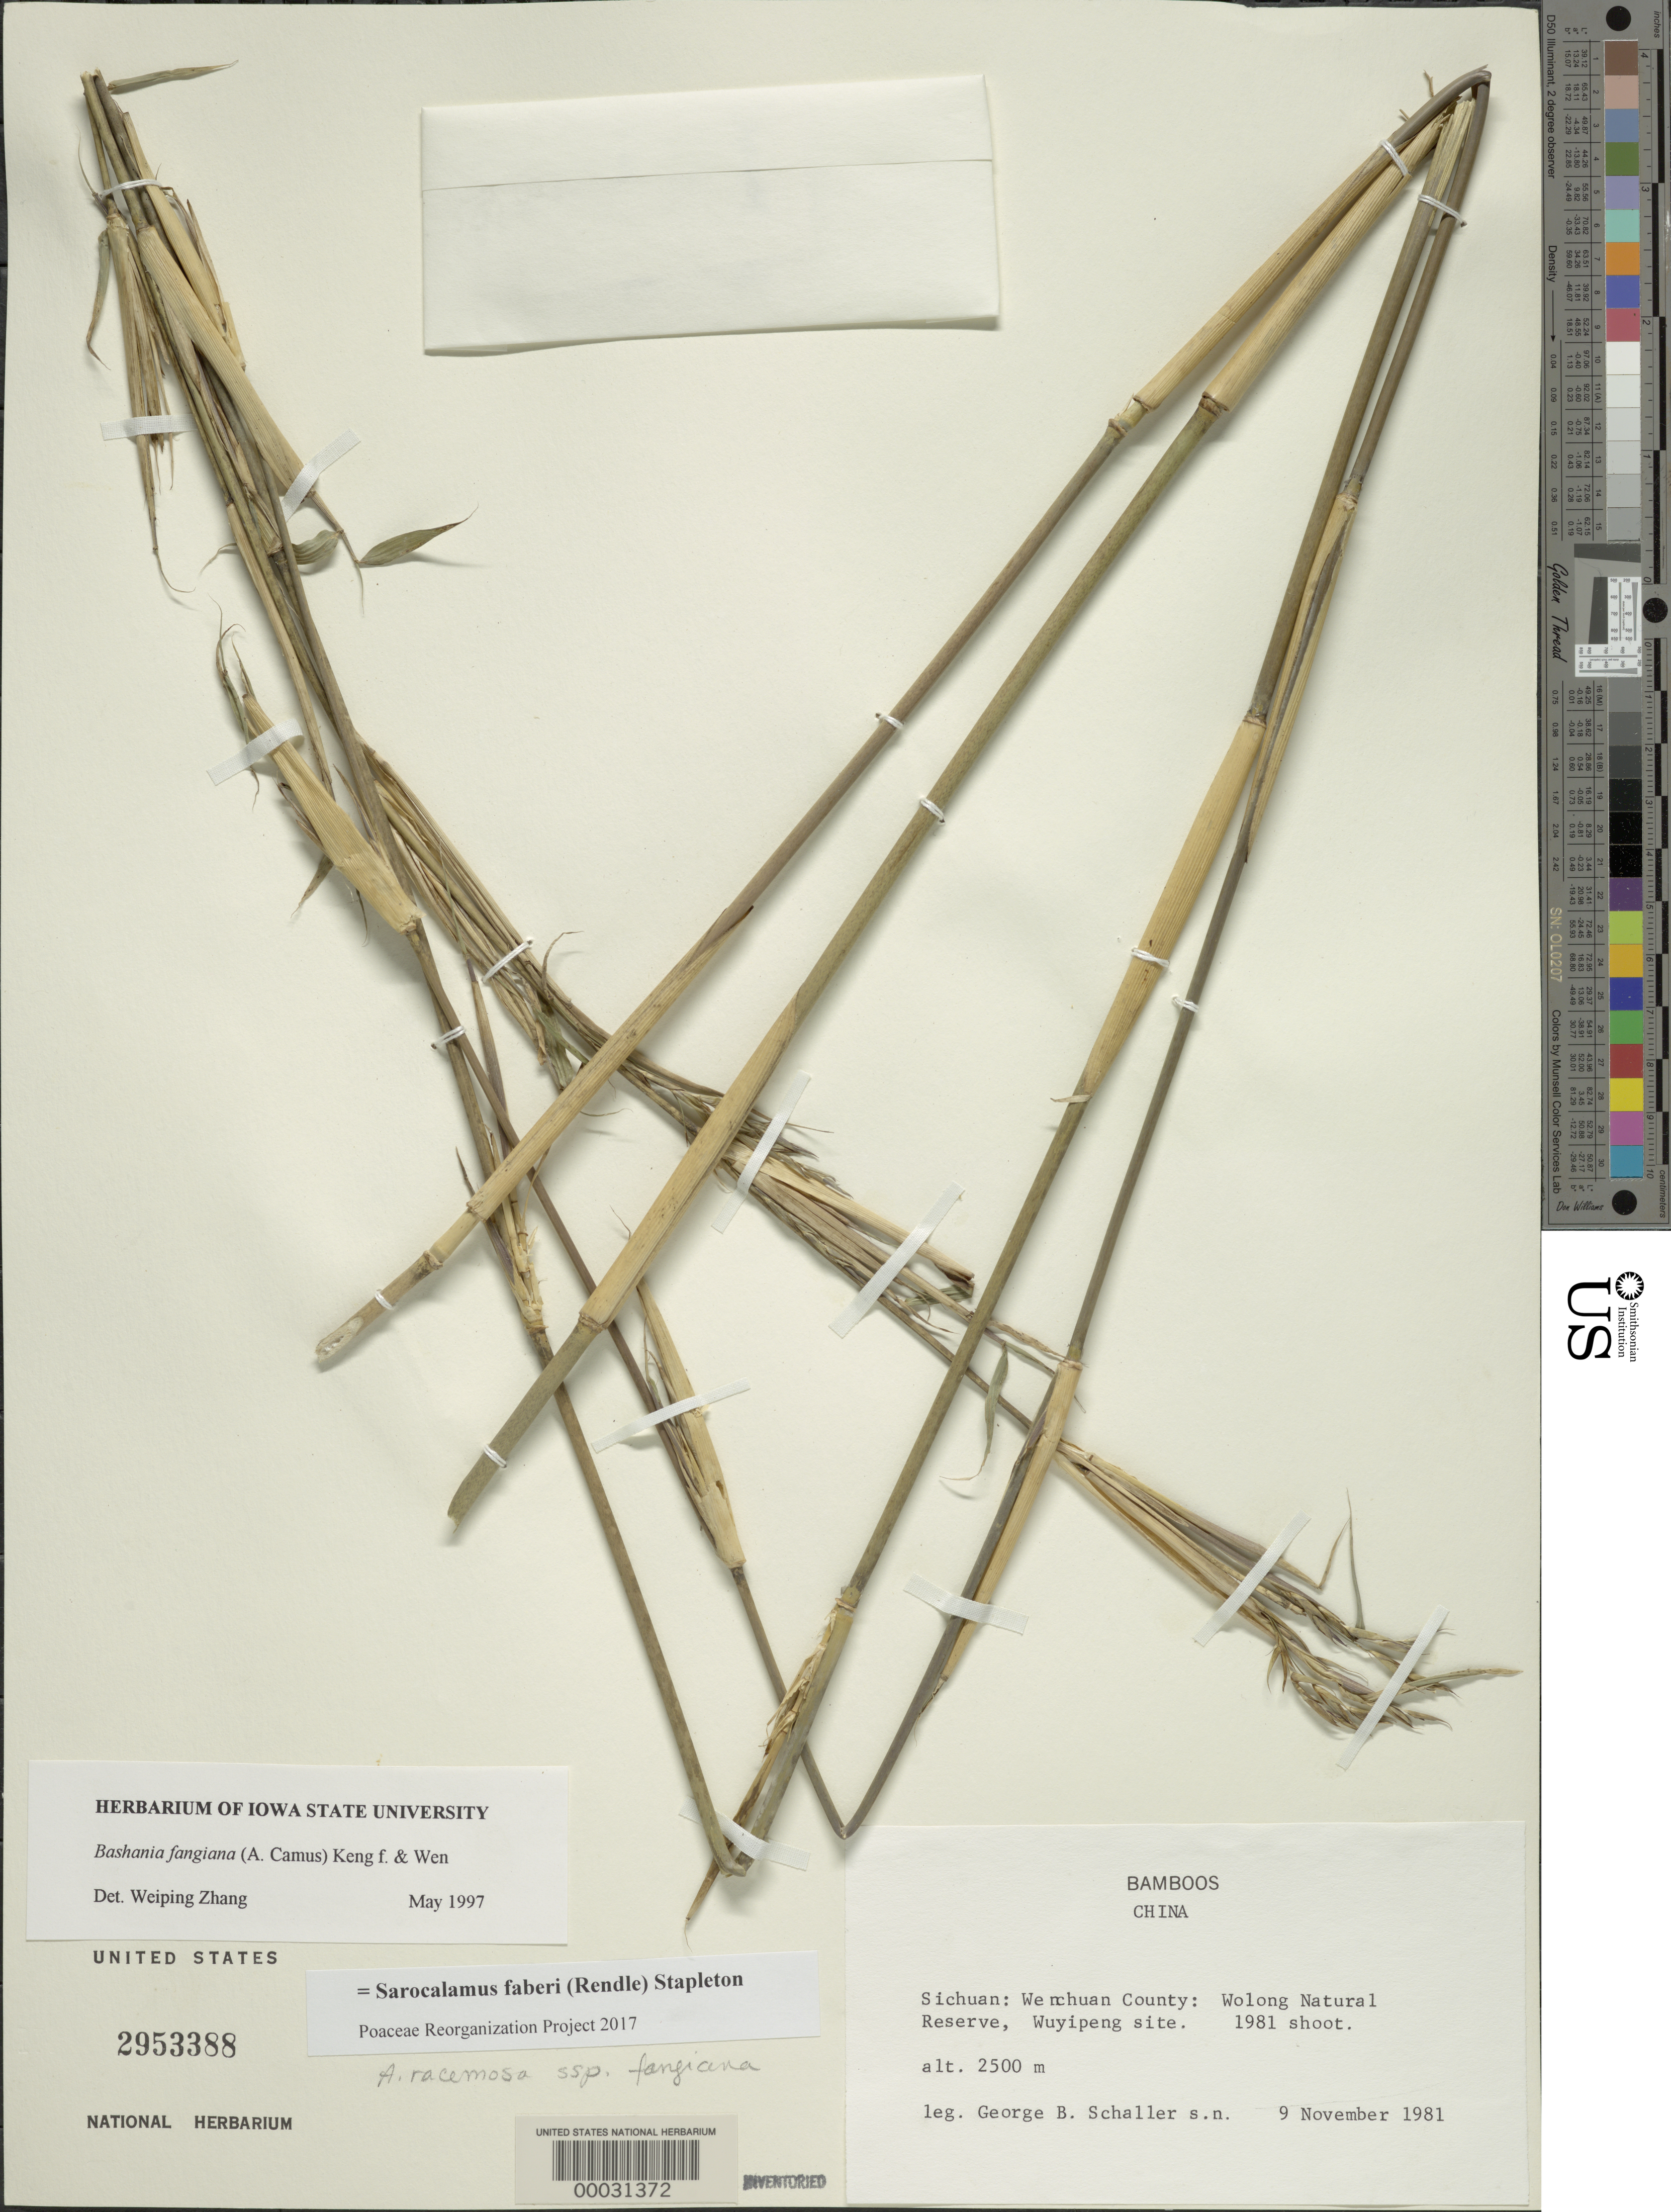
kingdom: Plantae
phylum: Tracheophyta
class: Liliopsida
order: Poales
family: Poaceae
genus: Sarocalamus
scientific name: Sarocalamus faberi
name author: (Rendle) Stapleton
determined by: Poaceae Reorganization Project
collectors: G. Schaller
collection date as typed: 09 Nov 1981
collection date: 1981-11-09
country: China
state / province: Sichuan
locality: Wuyipeng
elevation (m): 2500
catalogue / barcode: US 2953388